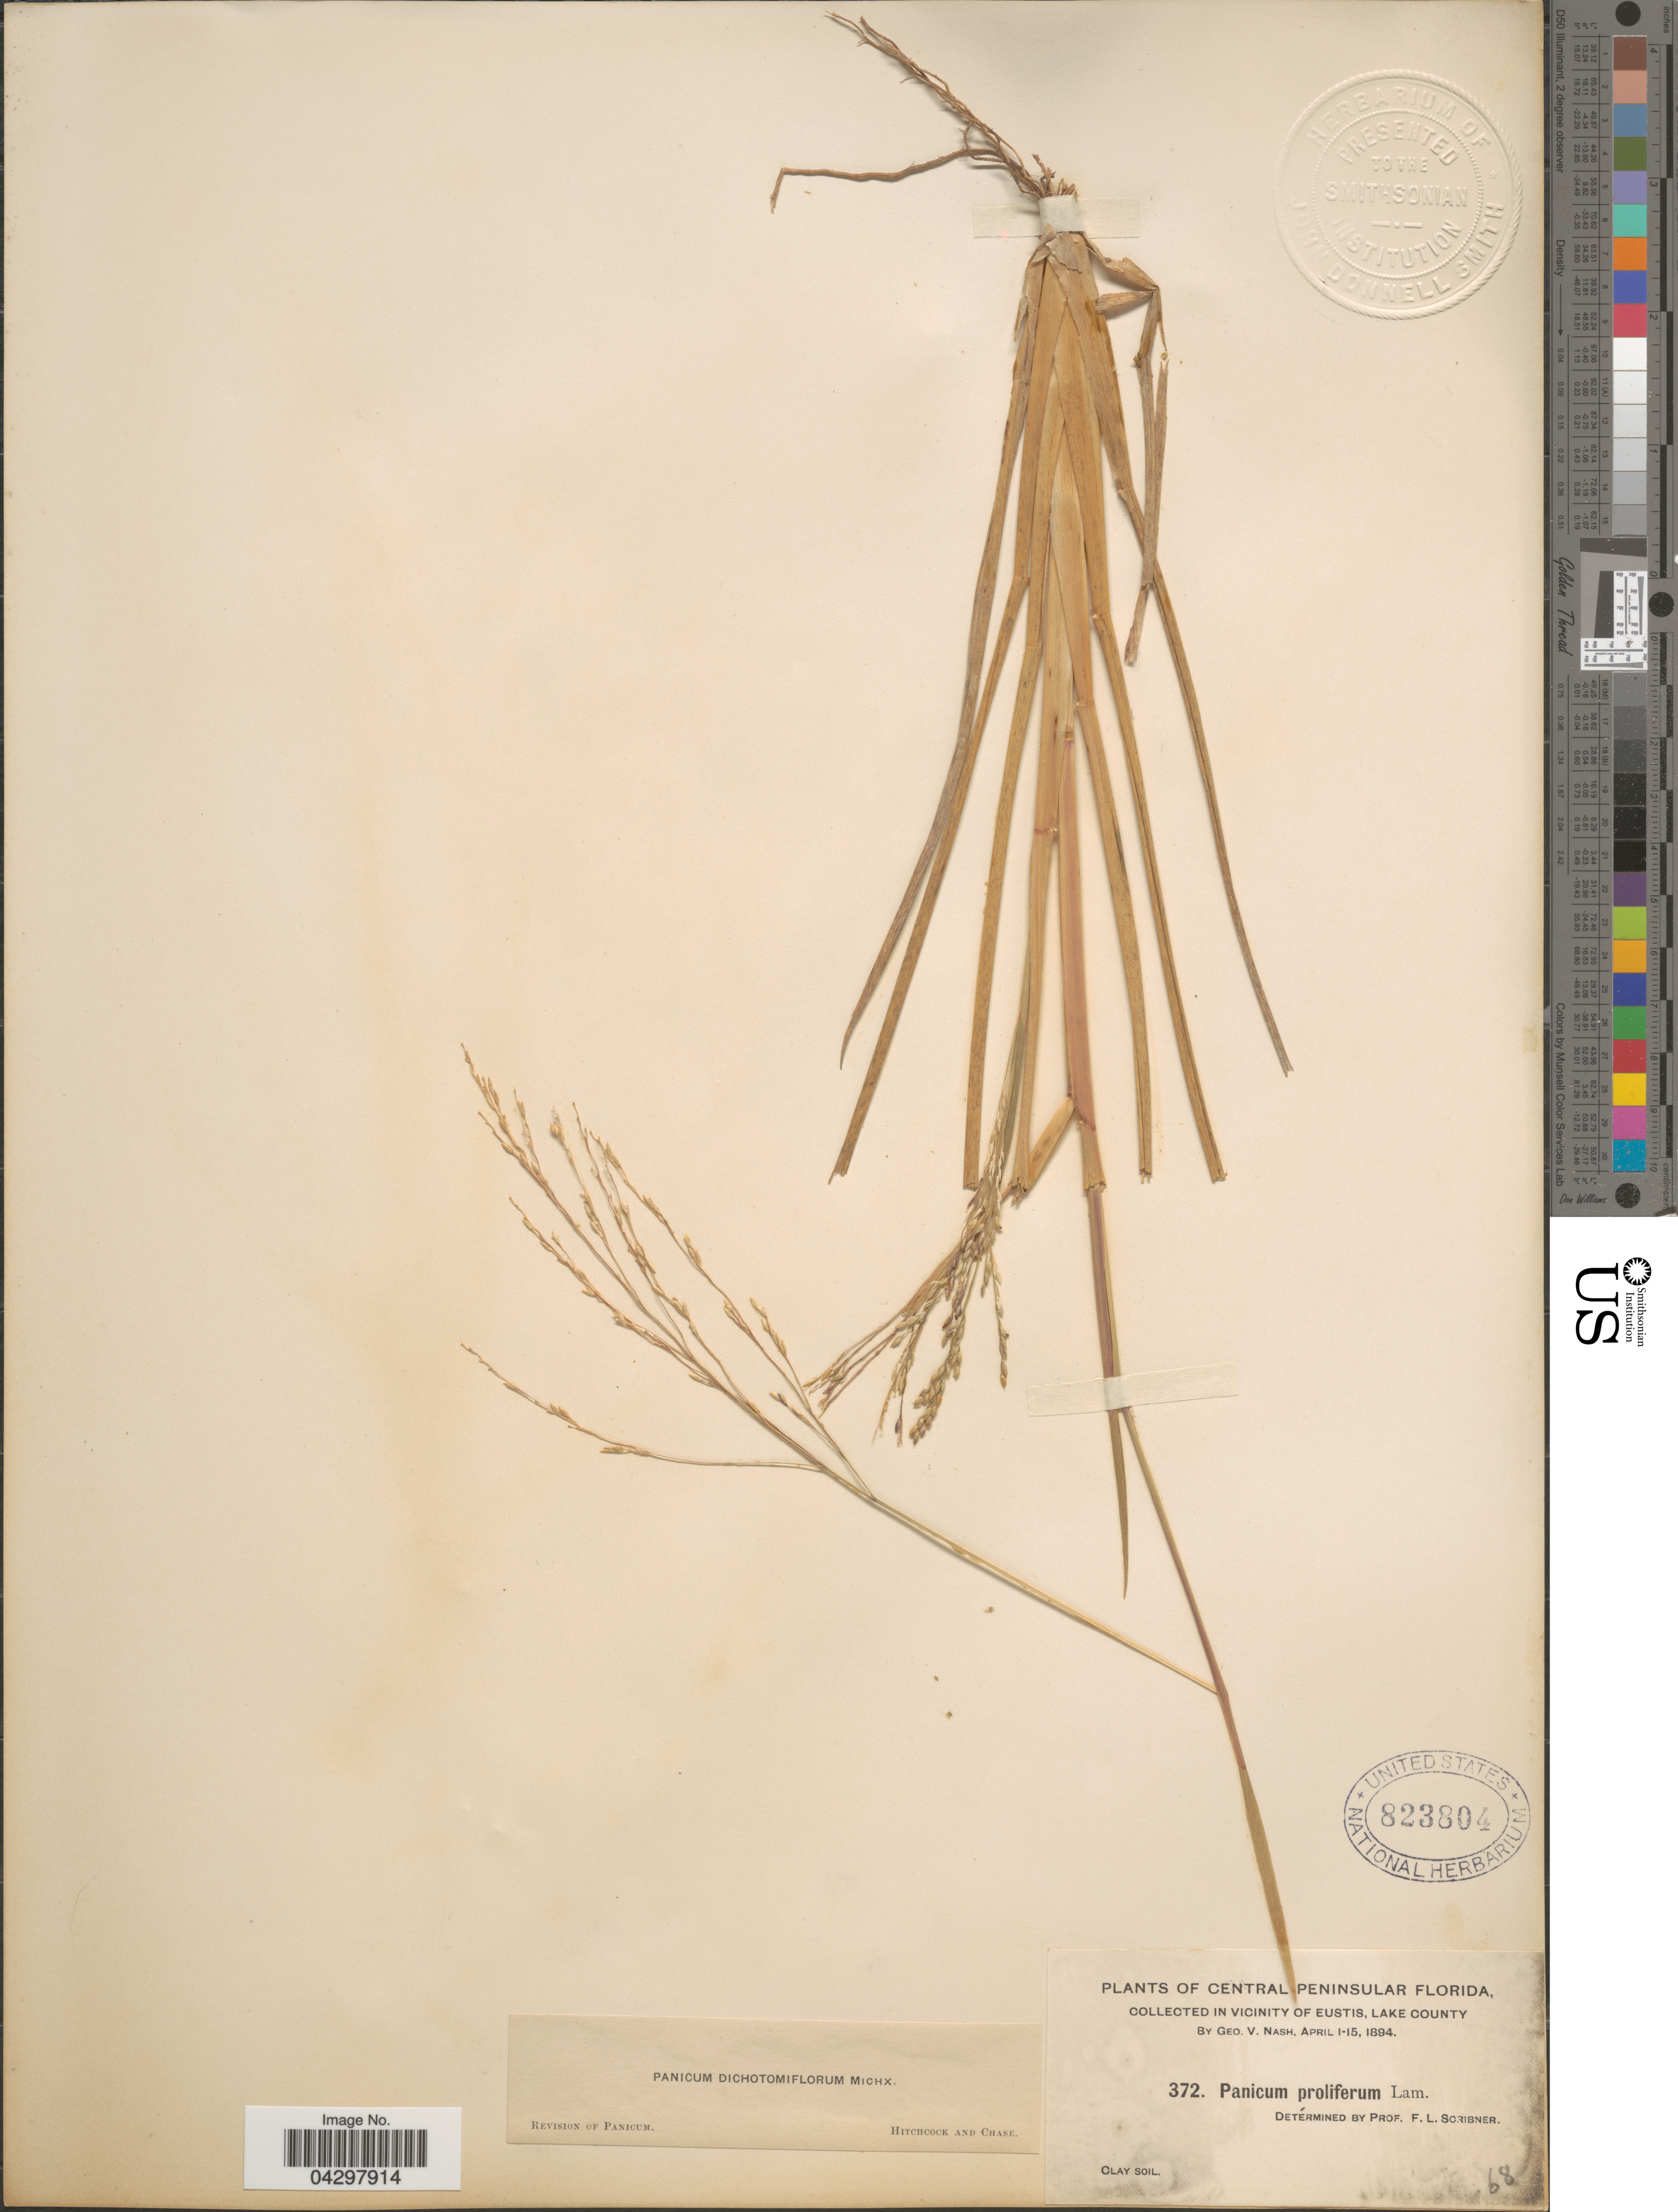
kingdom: Plantae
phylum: Tracheophyta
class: Liliopsida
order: Poales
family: Poaceae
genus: Panicum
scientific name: Panicum dichotomiflorum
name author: Michx.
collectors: G. V. Nash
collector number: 372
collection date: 1894-04-01/1894-04-15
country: United States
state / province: Florida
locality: Central Peninsular Florida. In Vicinity of Eustis, Lake County.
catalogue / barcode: US 823804